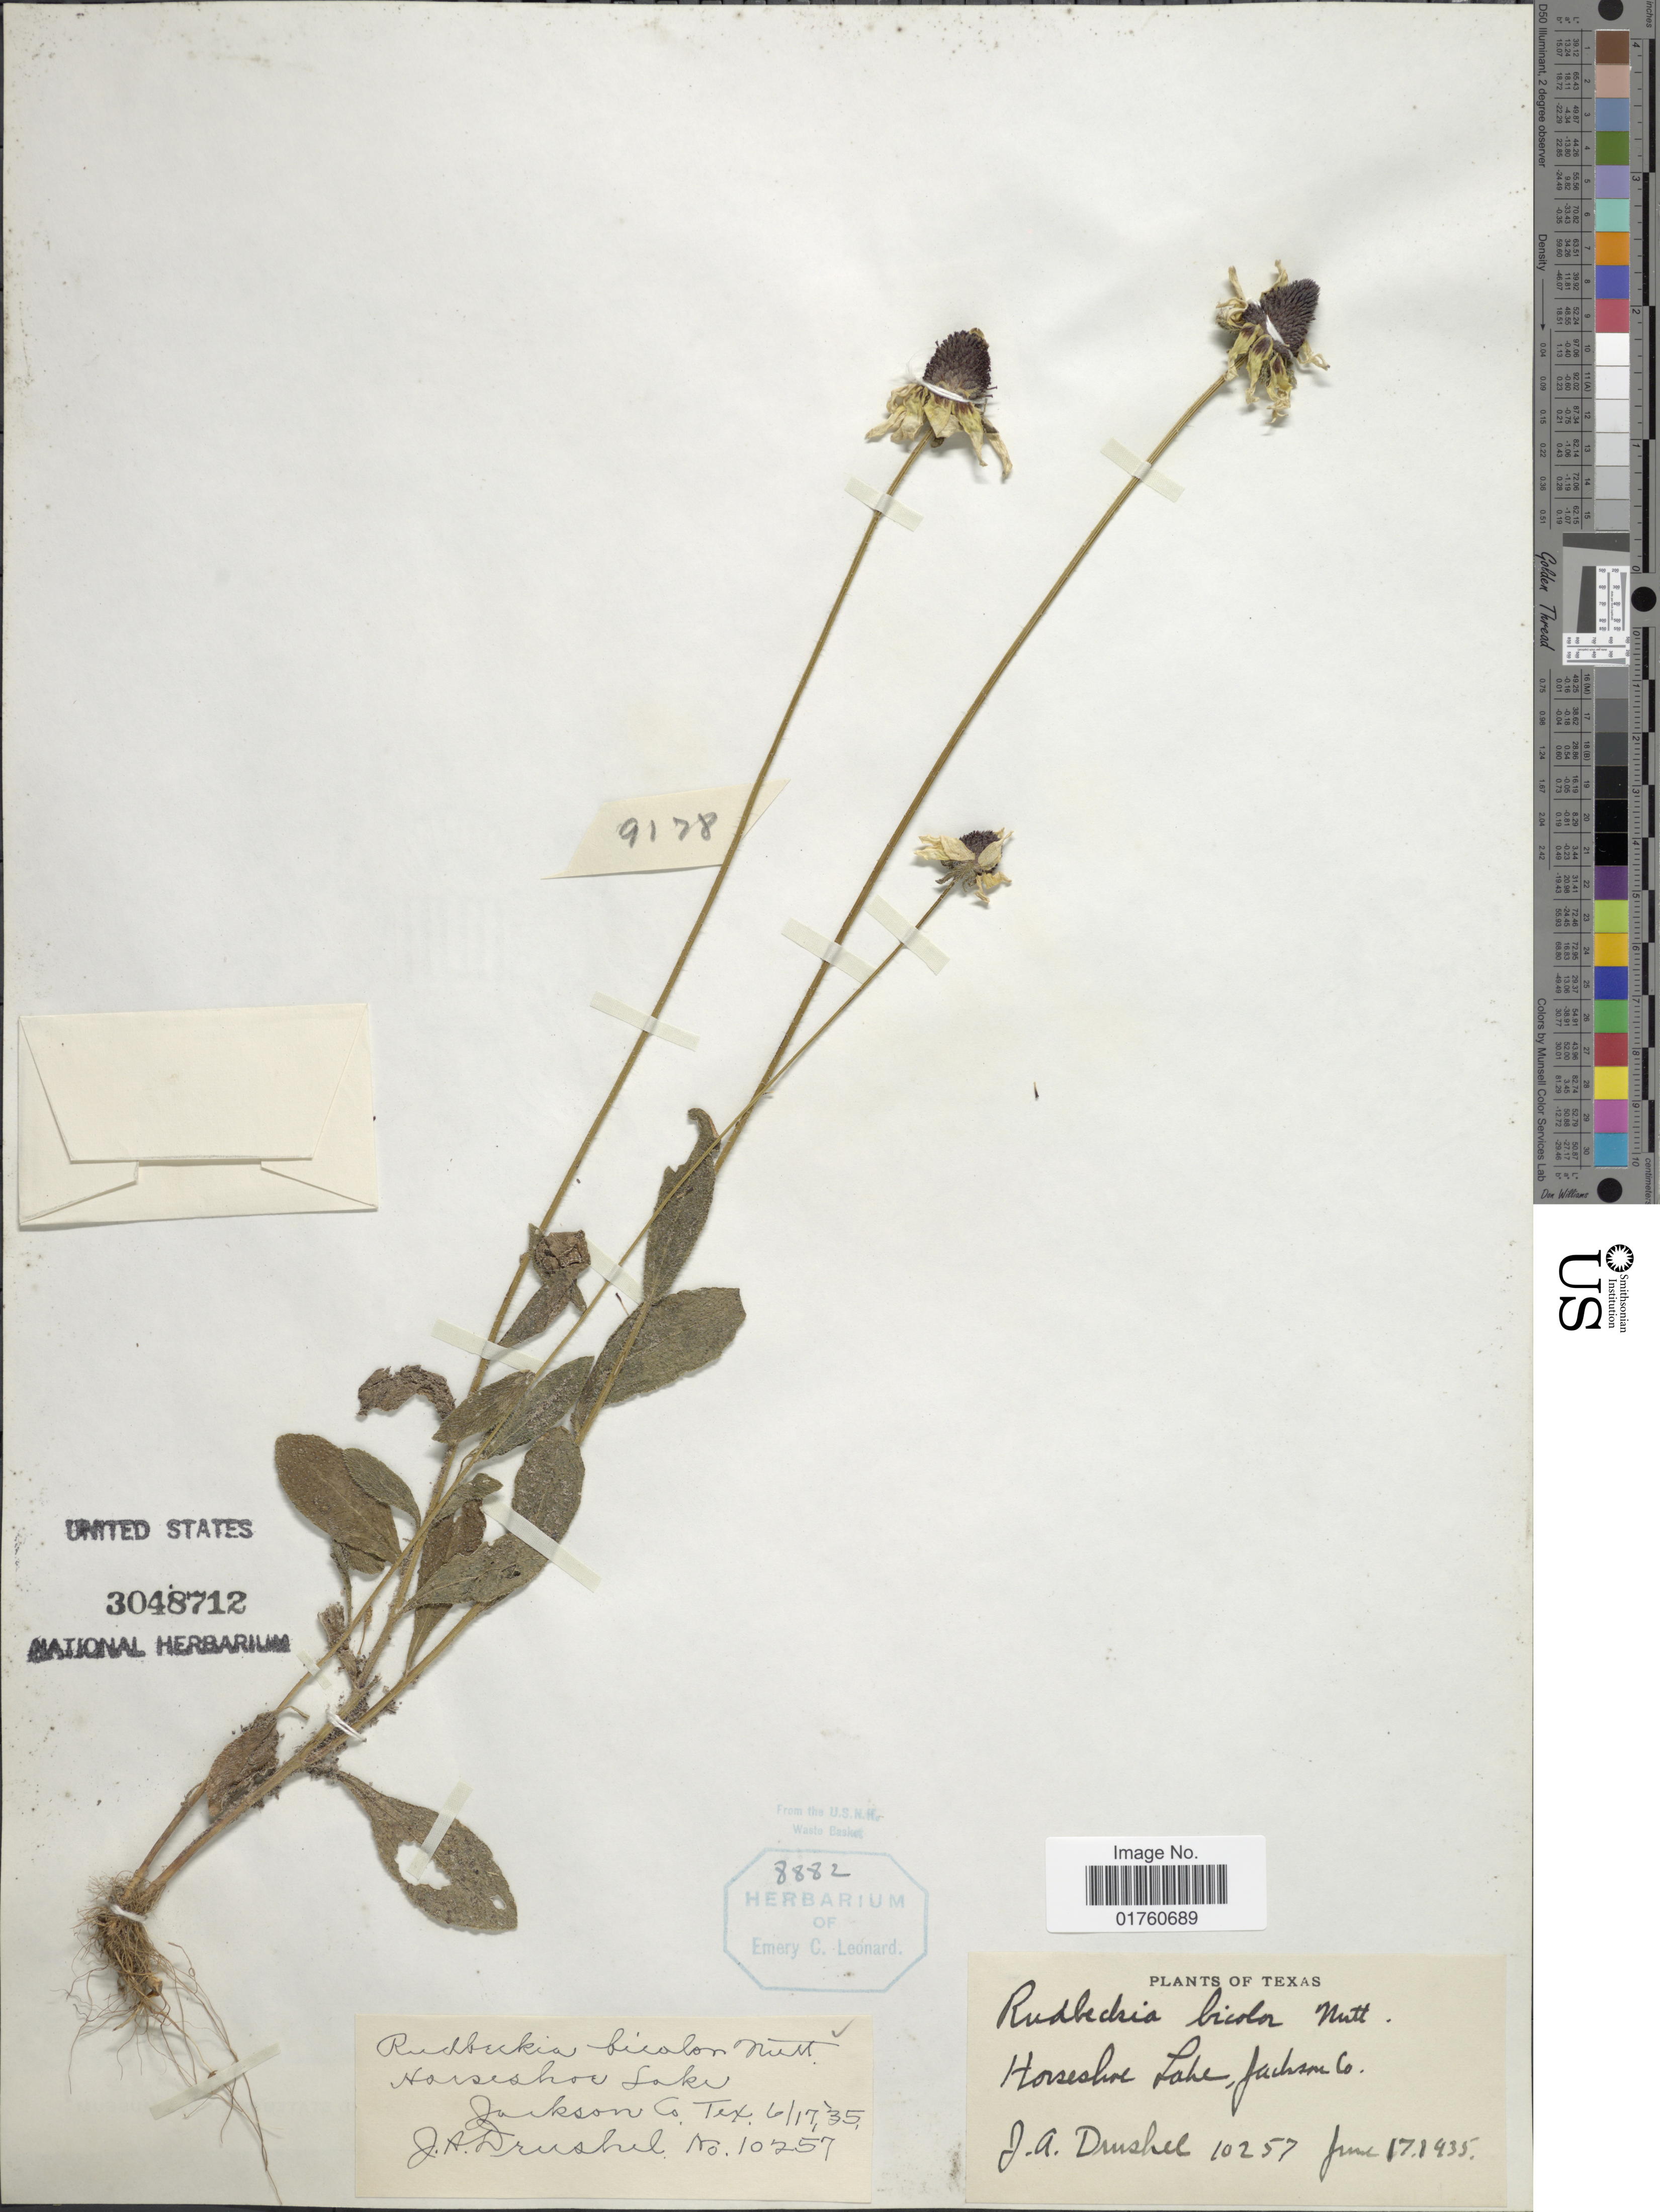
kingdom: Plantae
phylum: Tracheophyta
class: Magnoliopsida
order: Asterales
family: Asteraceae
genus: Rudbeckia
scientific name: Rudbeckia bicolor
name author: Nutt.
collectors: J. A. Drushel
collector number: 10257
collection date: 1935-06-17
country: United States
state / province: Texas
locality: Horseshore Lake, Jakson Co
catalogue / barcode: US 3048712